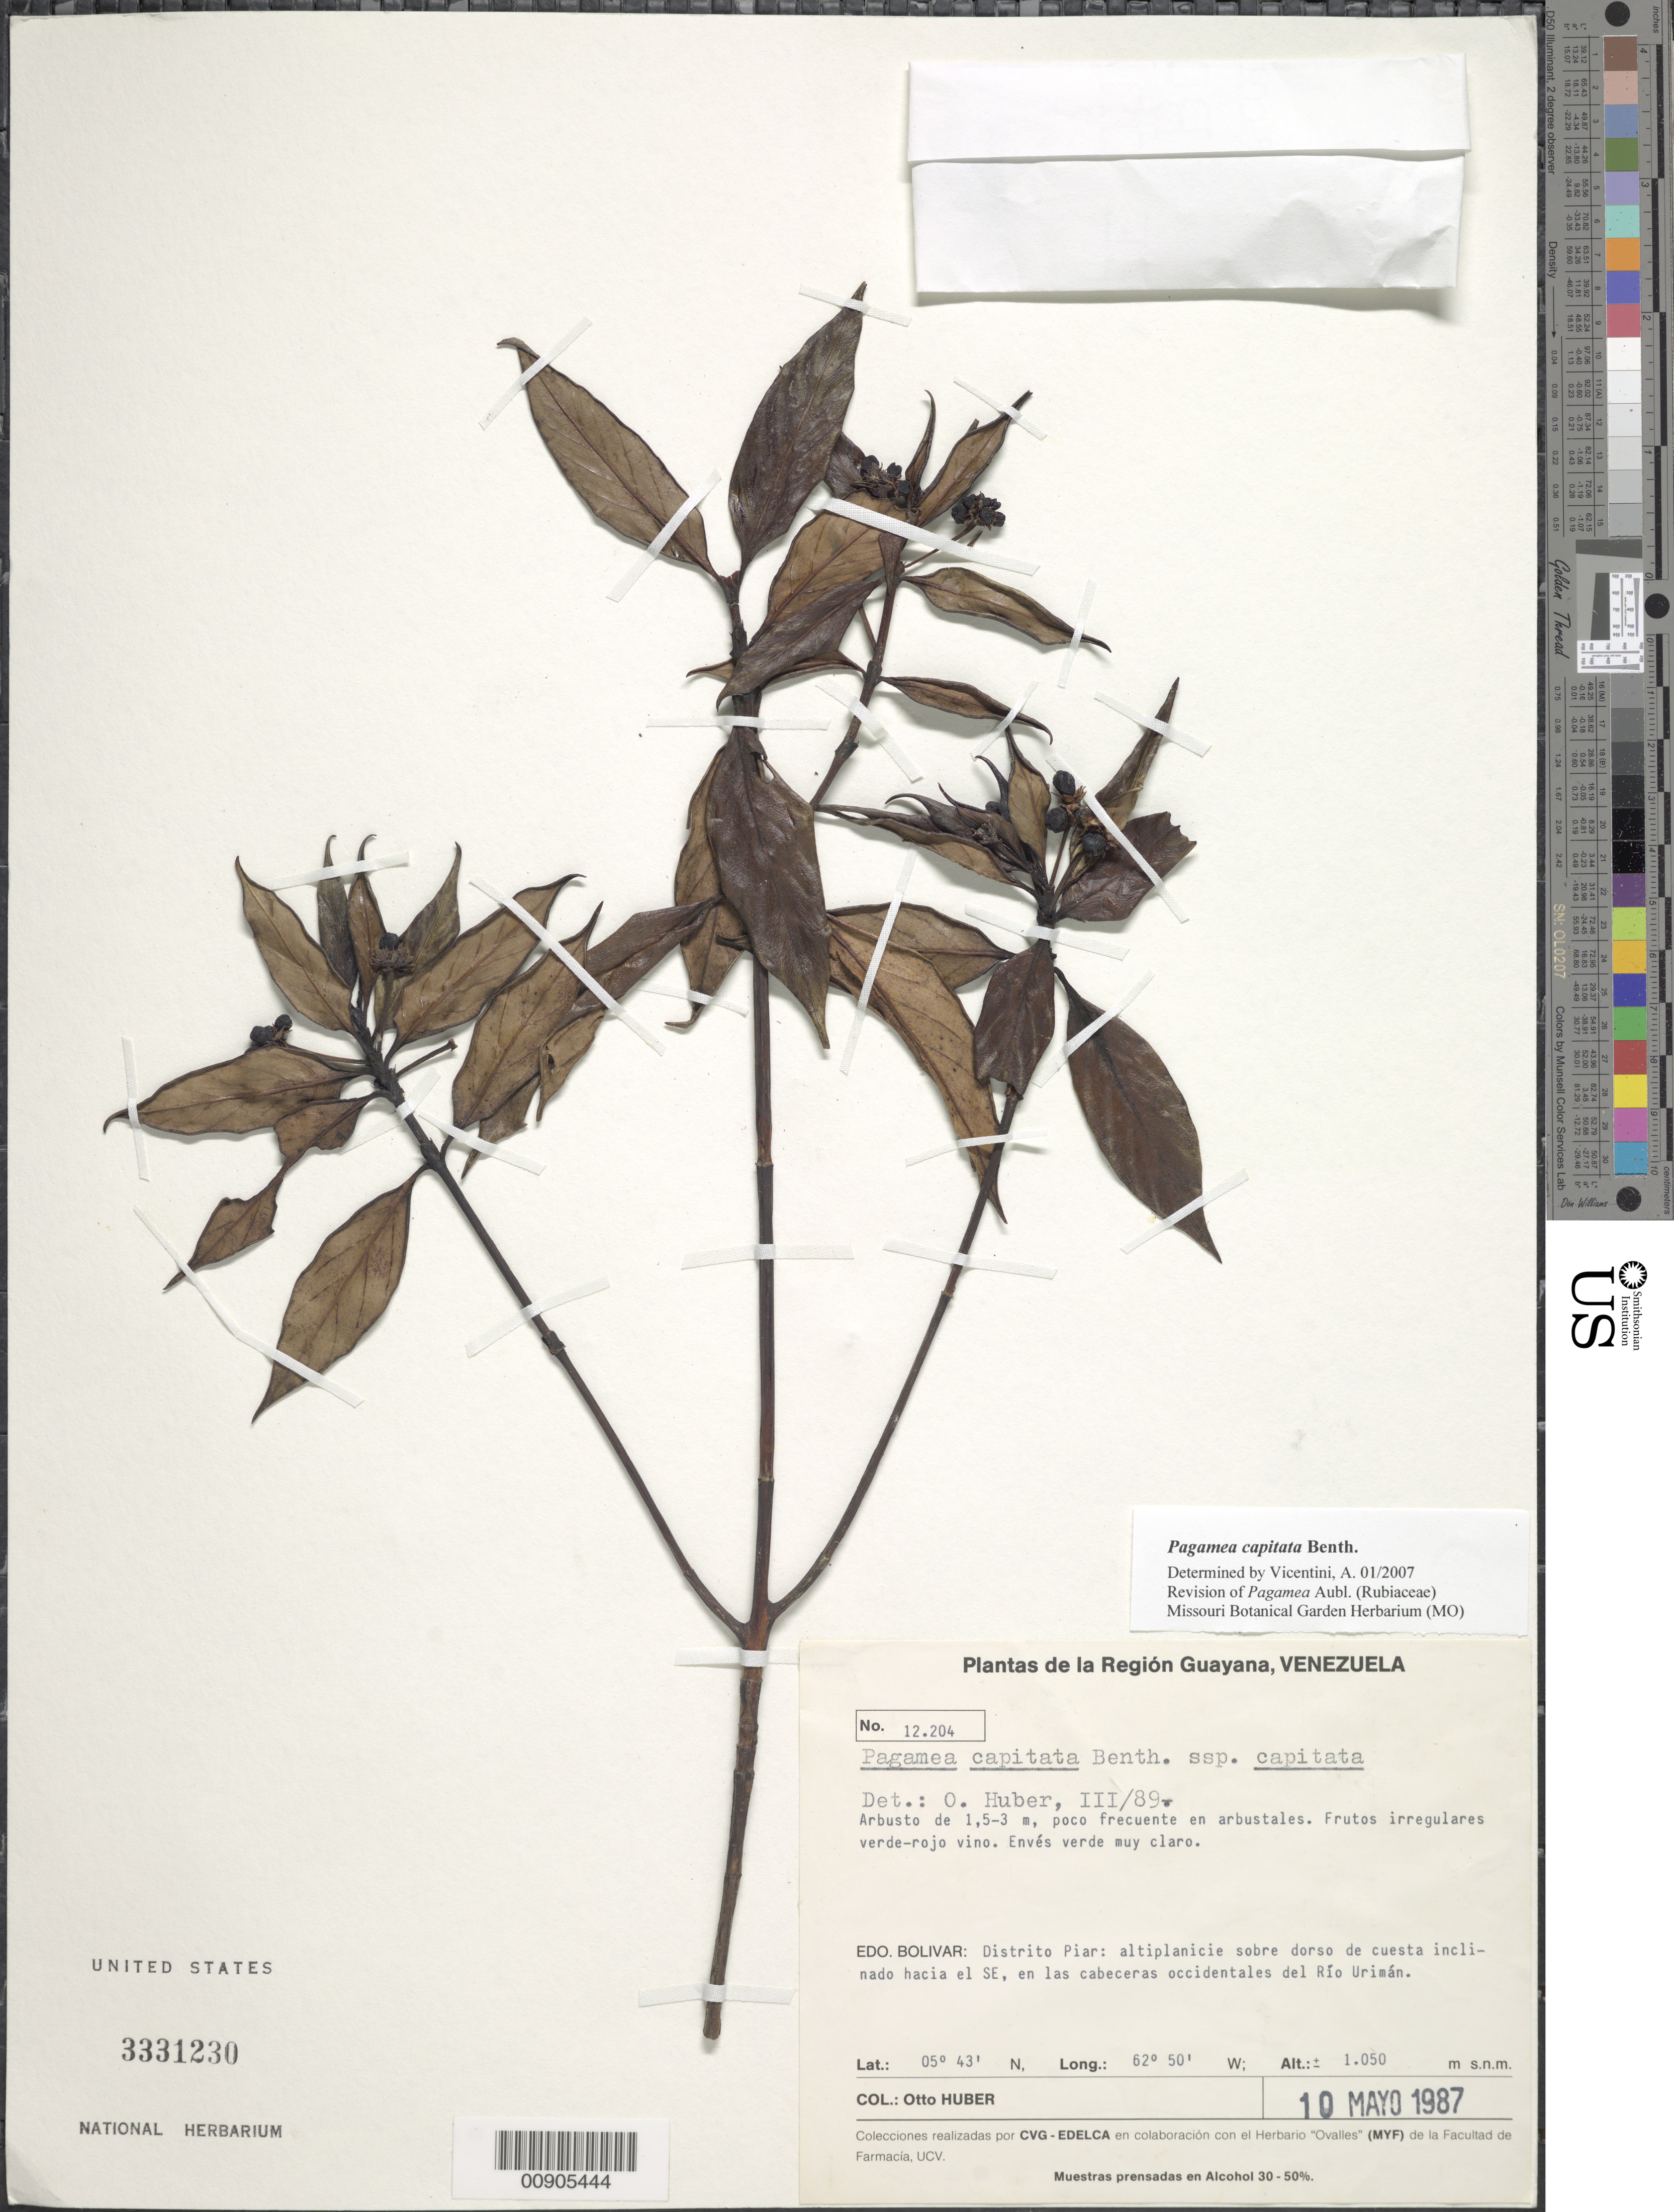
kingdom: Plantae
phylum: Tracheophyta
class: Magnoliopsida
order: Gentianales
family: Rubiaceae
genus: Pagamea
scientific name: Pagamea capitata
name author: Benth.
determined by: Vicentini, A.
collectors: O. Huber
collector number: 12204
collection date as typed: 10-May-87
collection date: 1987-05-10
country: Venezuela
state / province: Bolívar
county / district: Piar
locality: Río Urimán, cabeceras occidentales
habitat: Altiplanicie sobre dorso de cuesta inclinado hacia el SE; en arbustales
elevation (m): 1050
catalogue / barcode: US 3331230